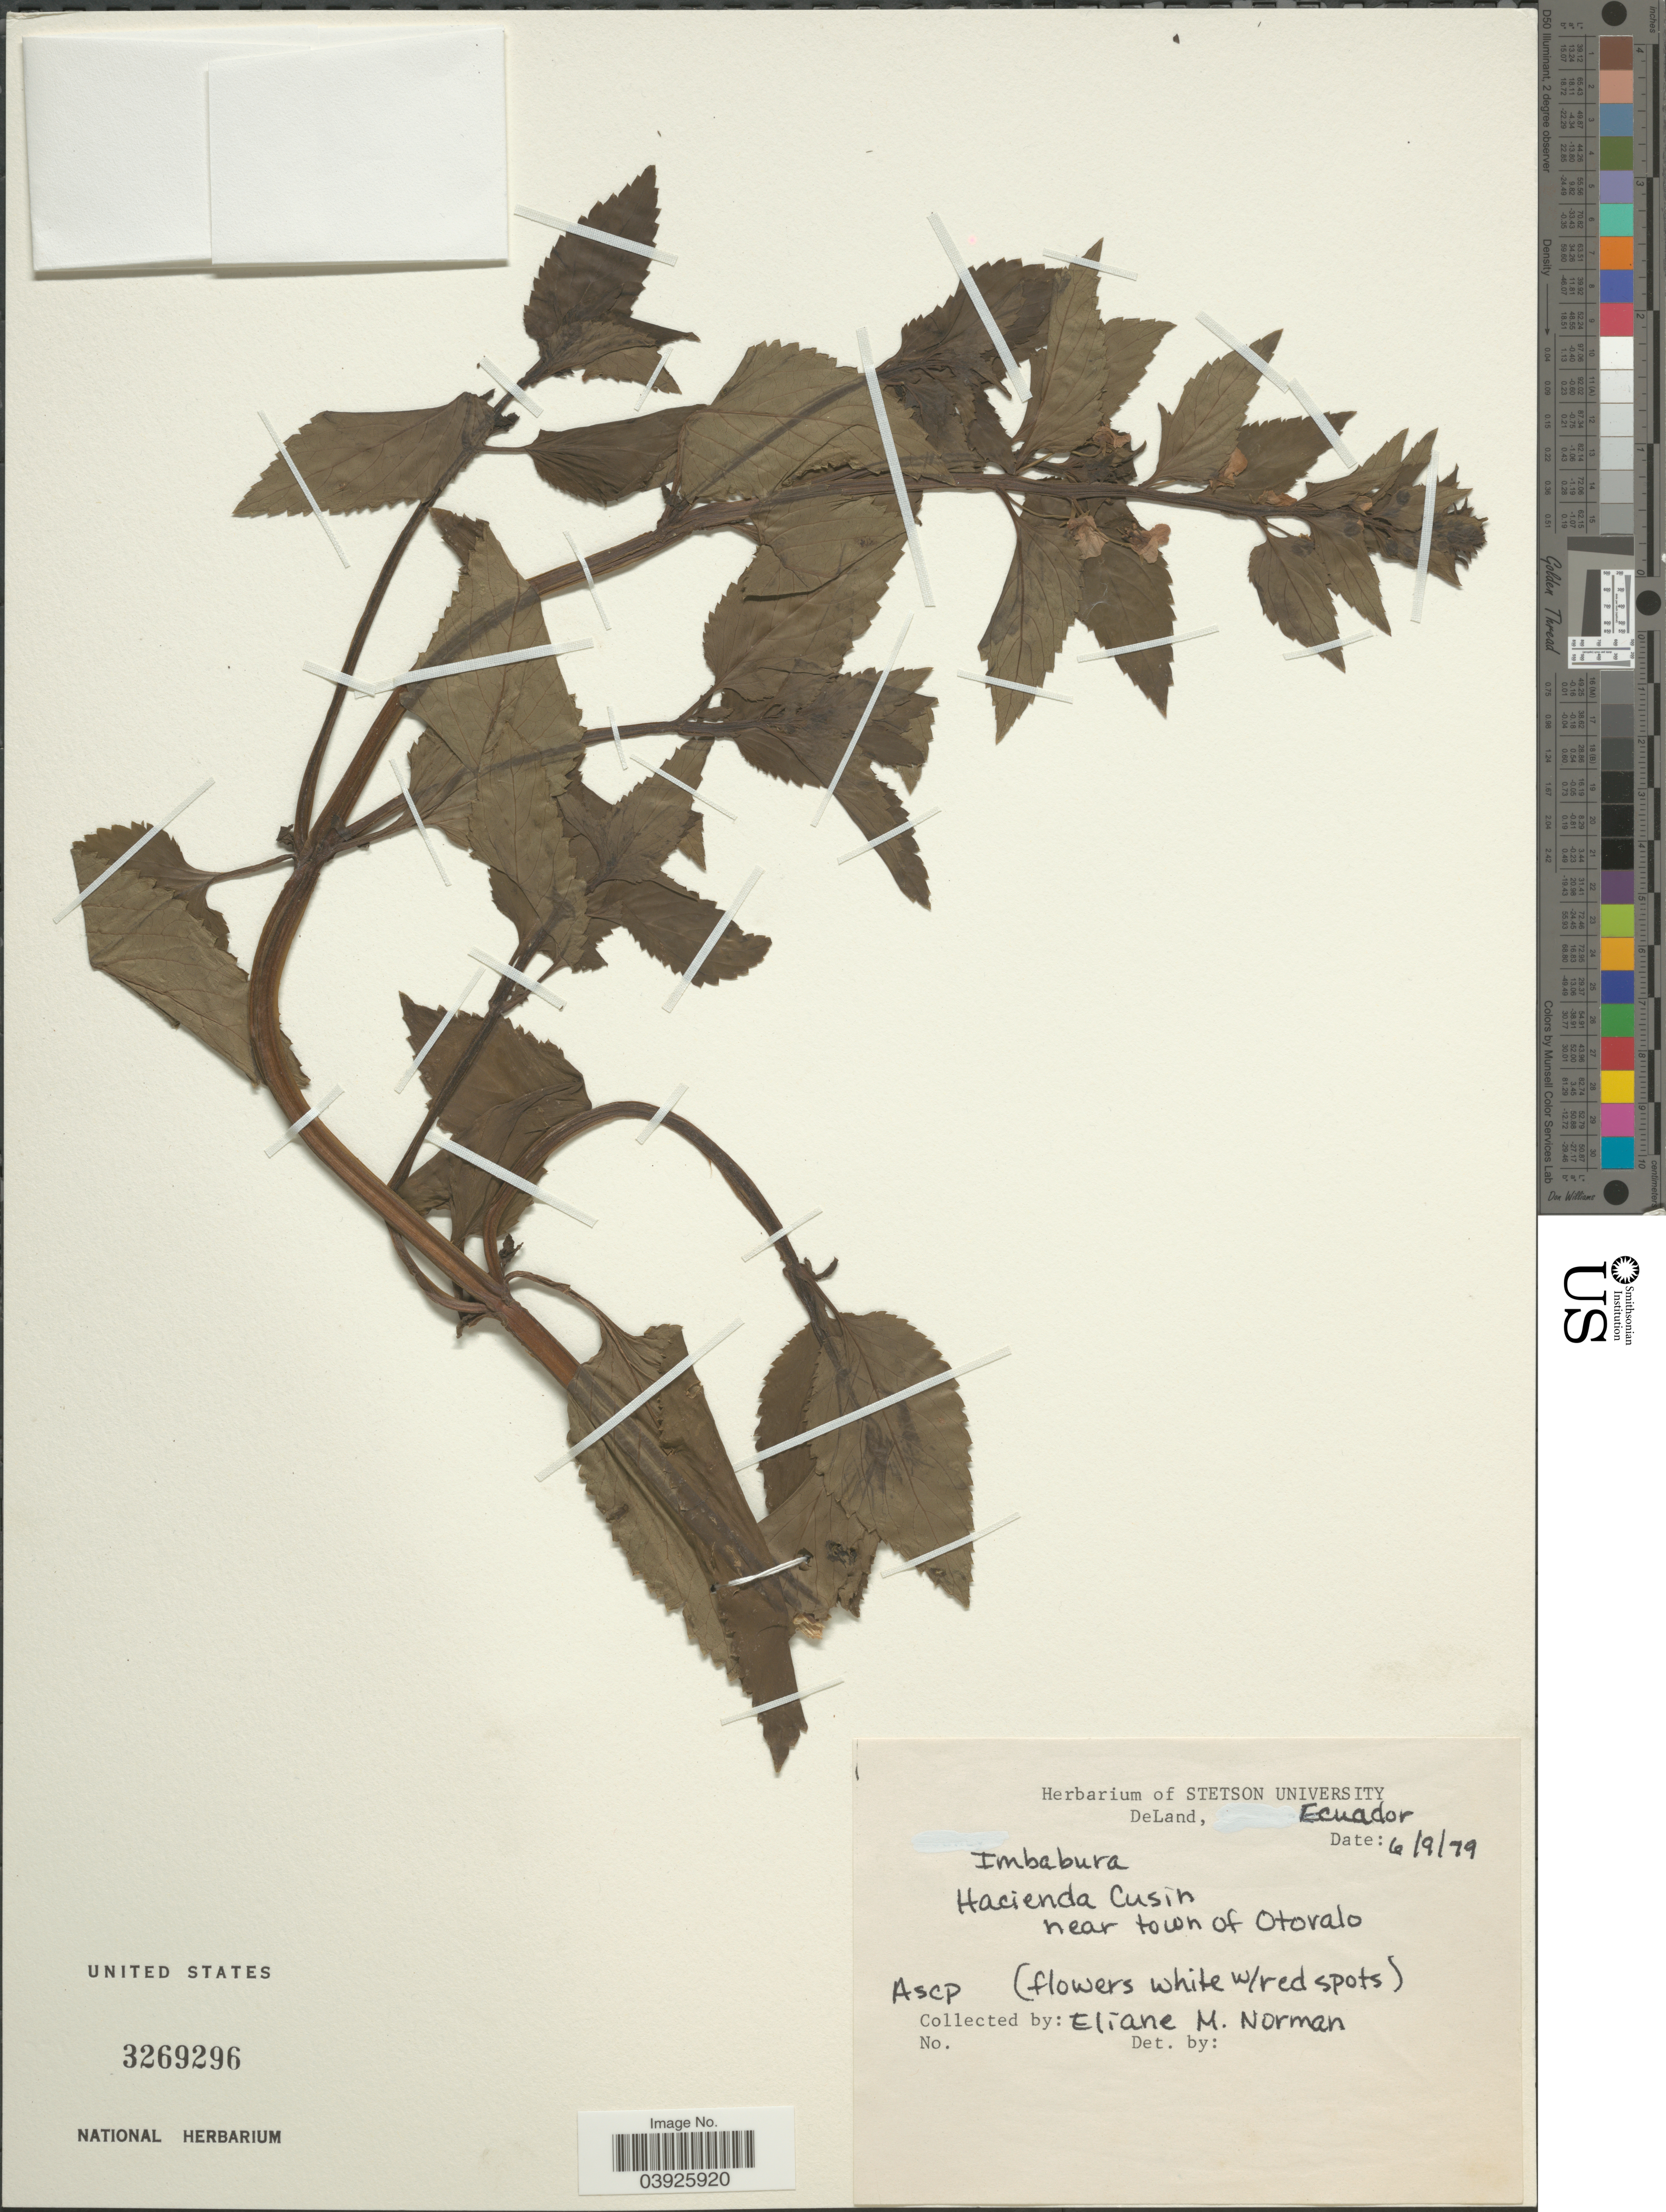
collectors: E. Norman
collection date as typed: Transcribed d/m/y: 6/9/79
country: Ecuador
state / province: Imbabura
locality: Hacienda Cusin near town of Otoralo.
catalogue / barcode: US 3269296